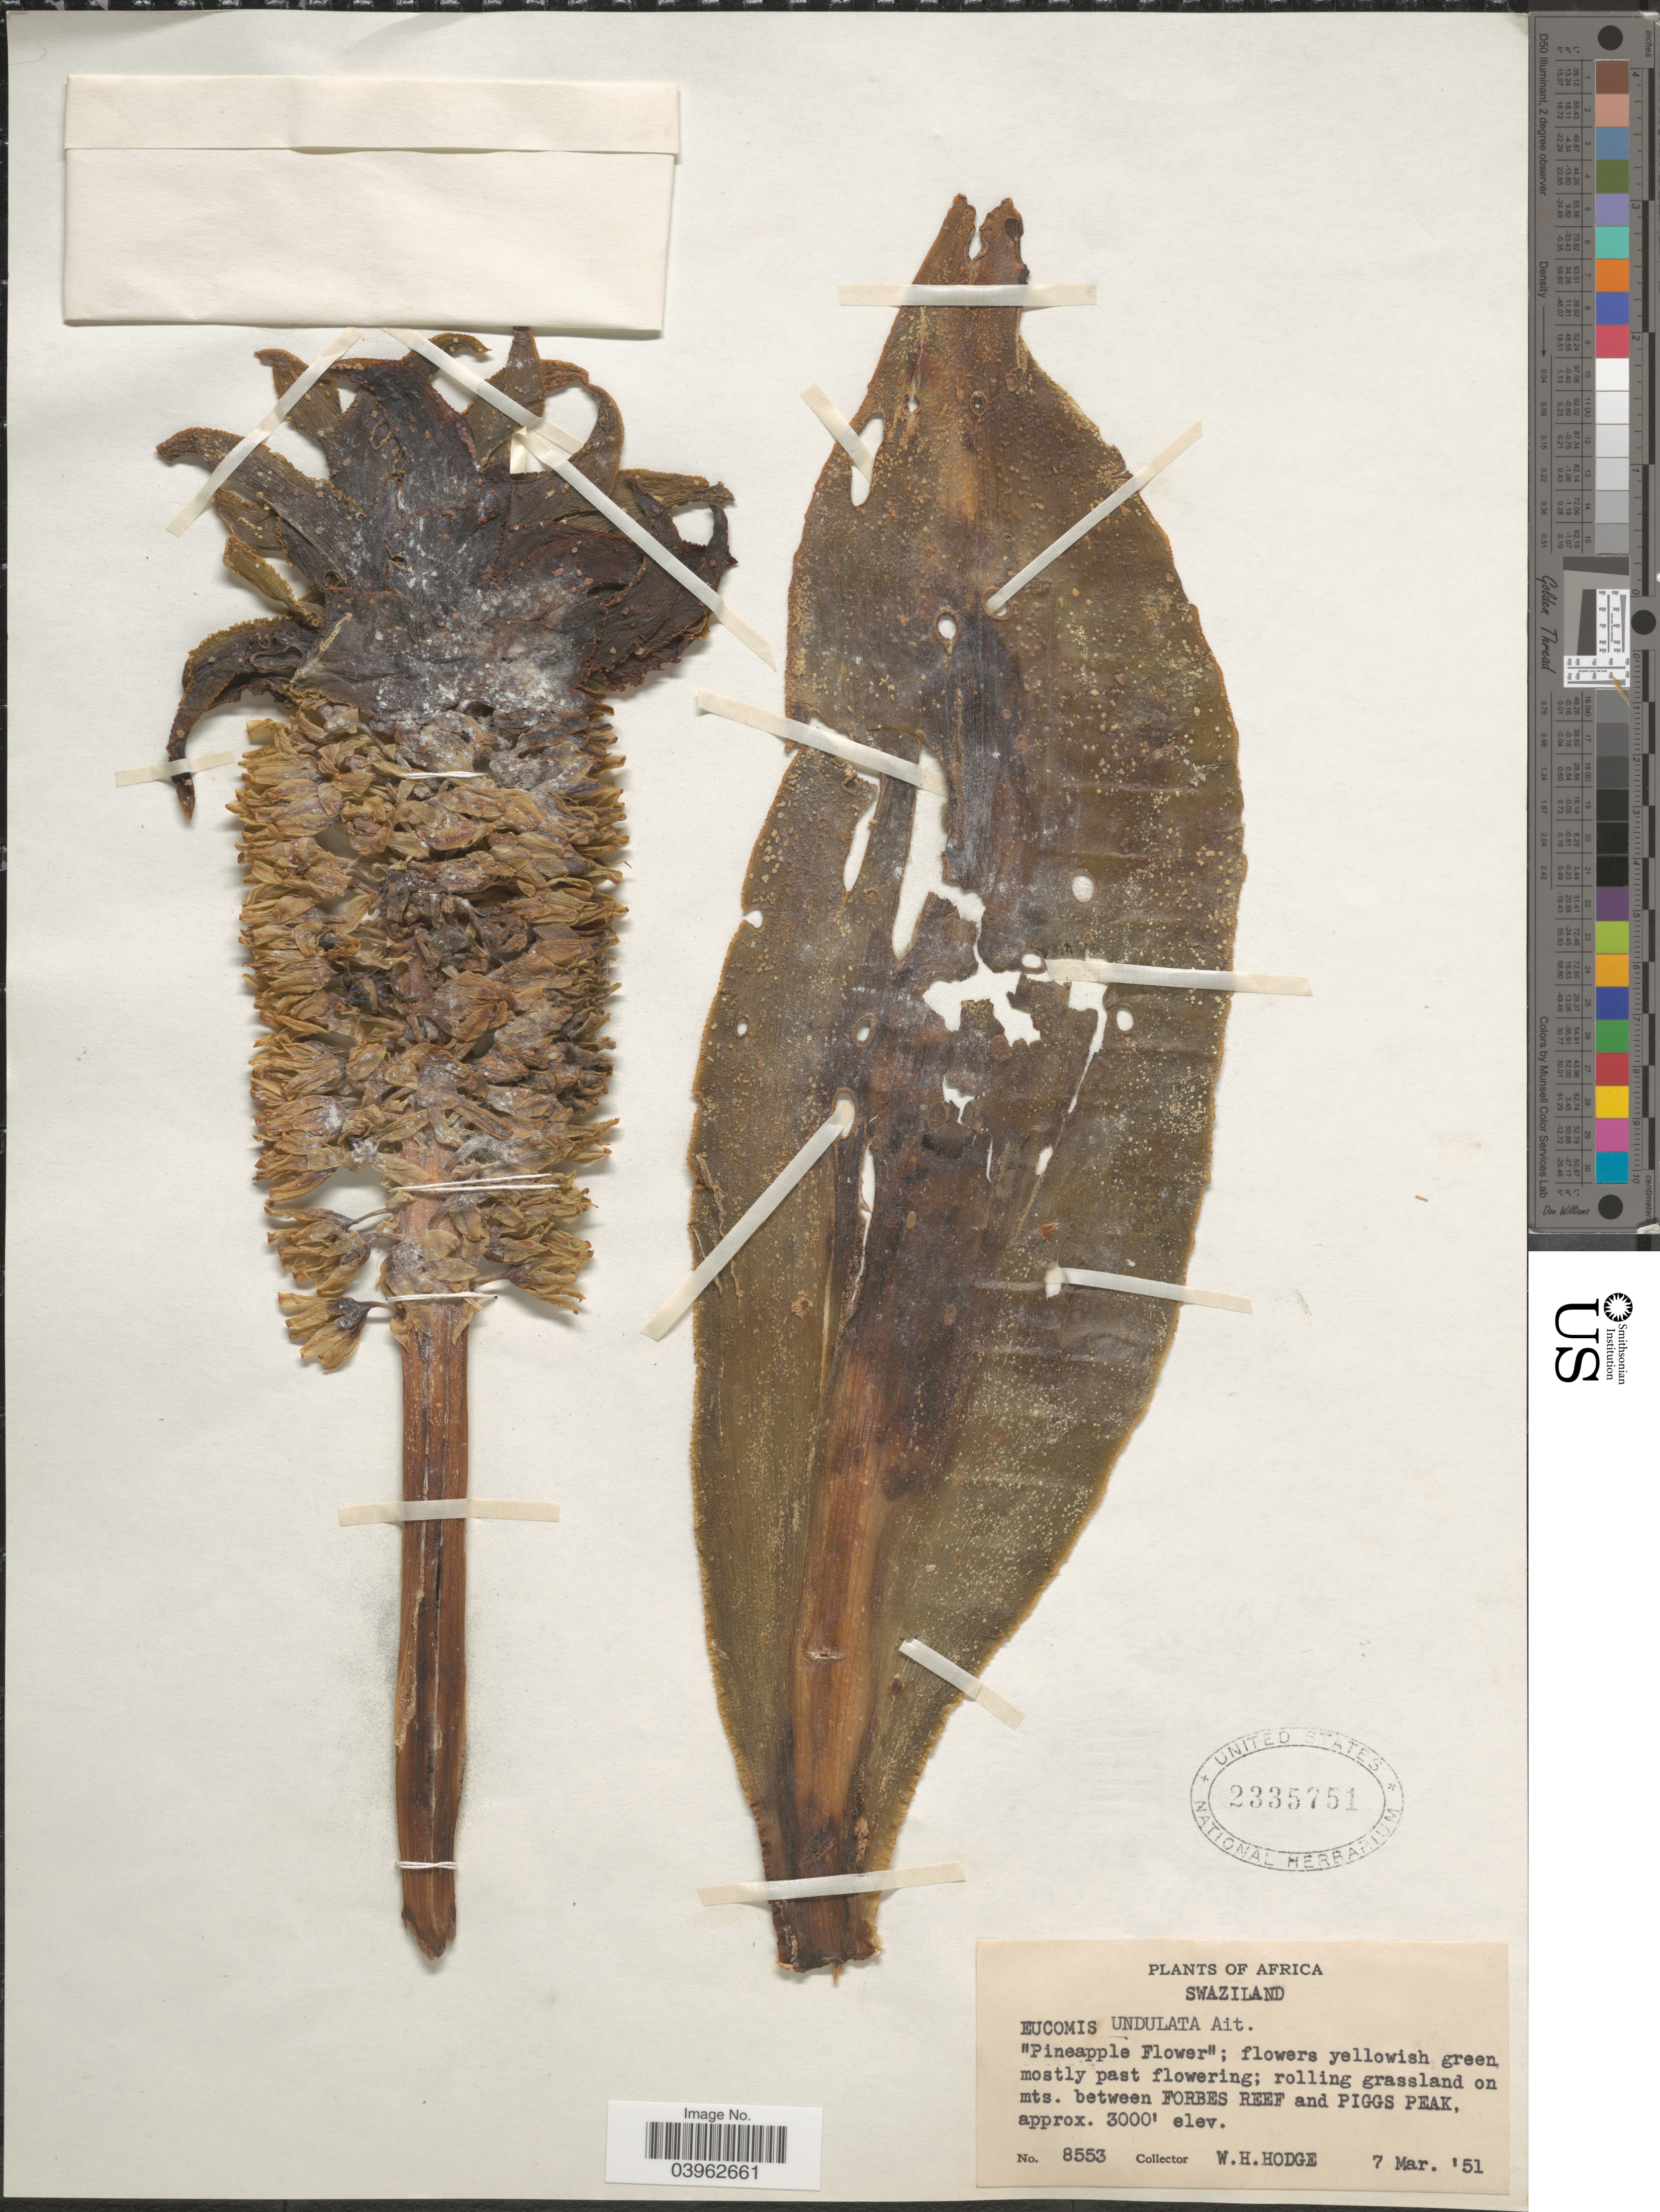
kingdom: Plantae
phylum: Tracheophyta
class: Liliopsida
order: Asparagales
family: Asparagaceae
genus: Eucomis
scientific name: Eucomis undulata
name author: Aiton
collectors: W. Hodge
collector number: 8553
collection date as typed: Transcribed d/m/y: 7/3/51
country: Eswatini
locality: Rolling grassland on mts. between Forbes Reef and Piggs Peak.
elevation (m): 914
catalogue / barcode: US 2335751